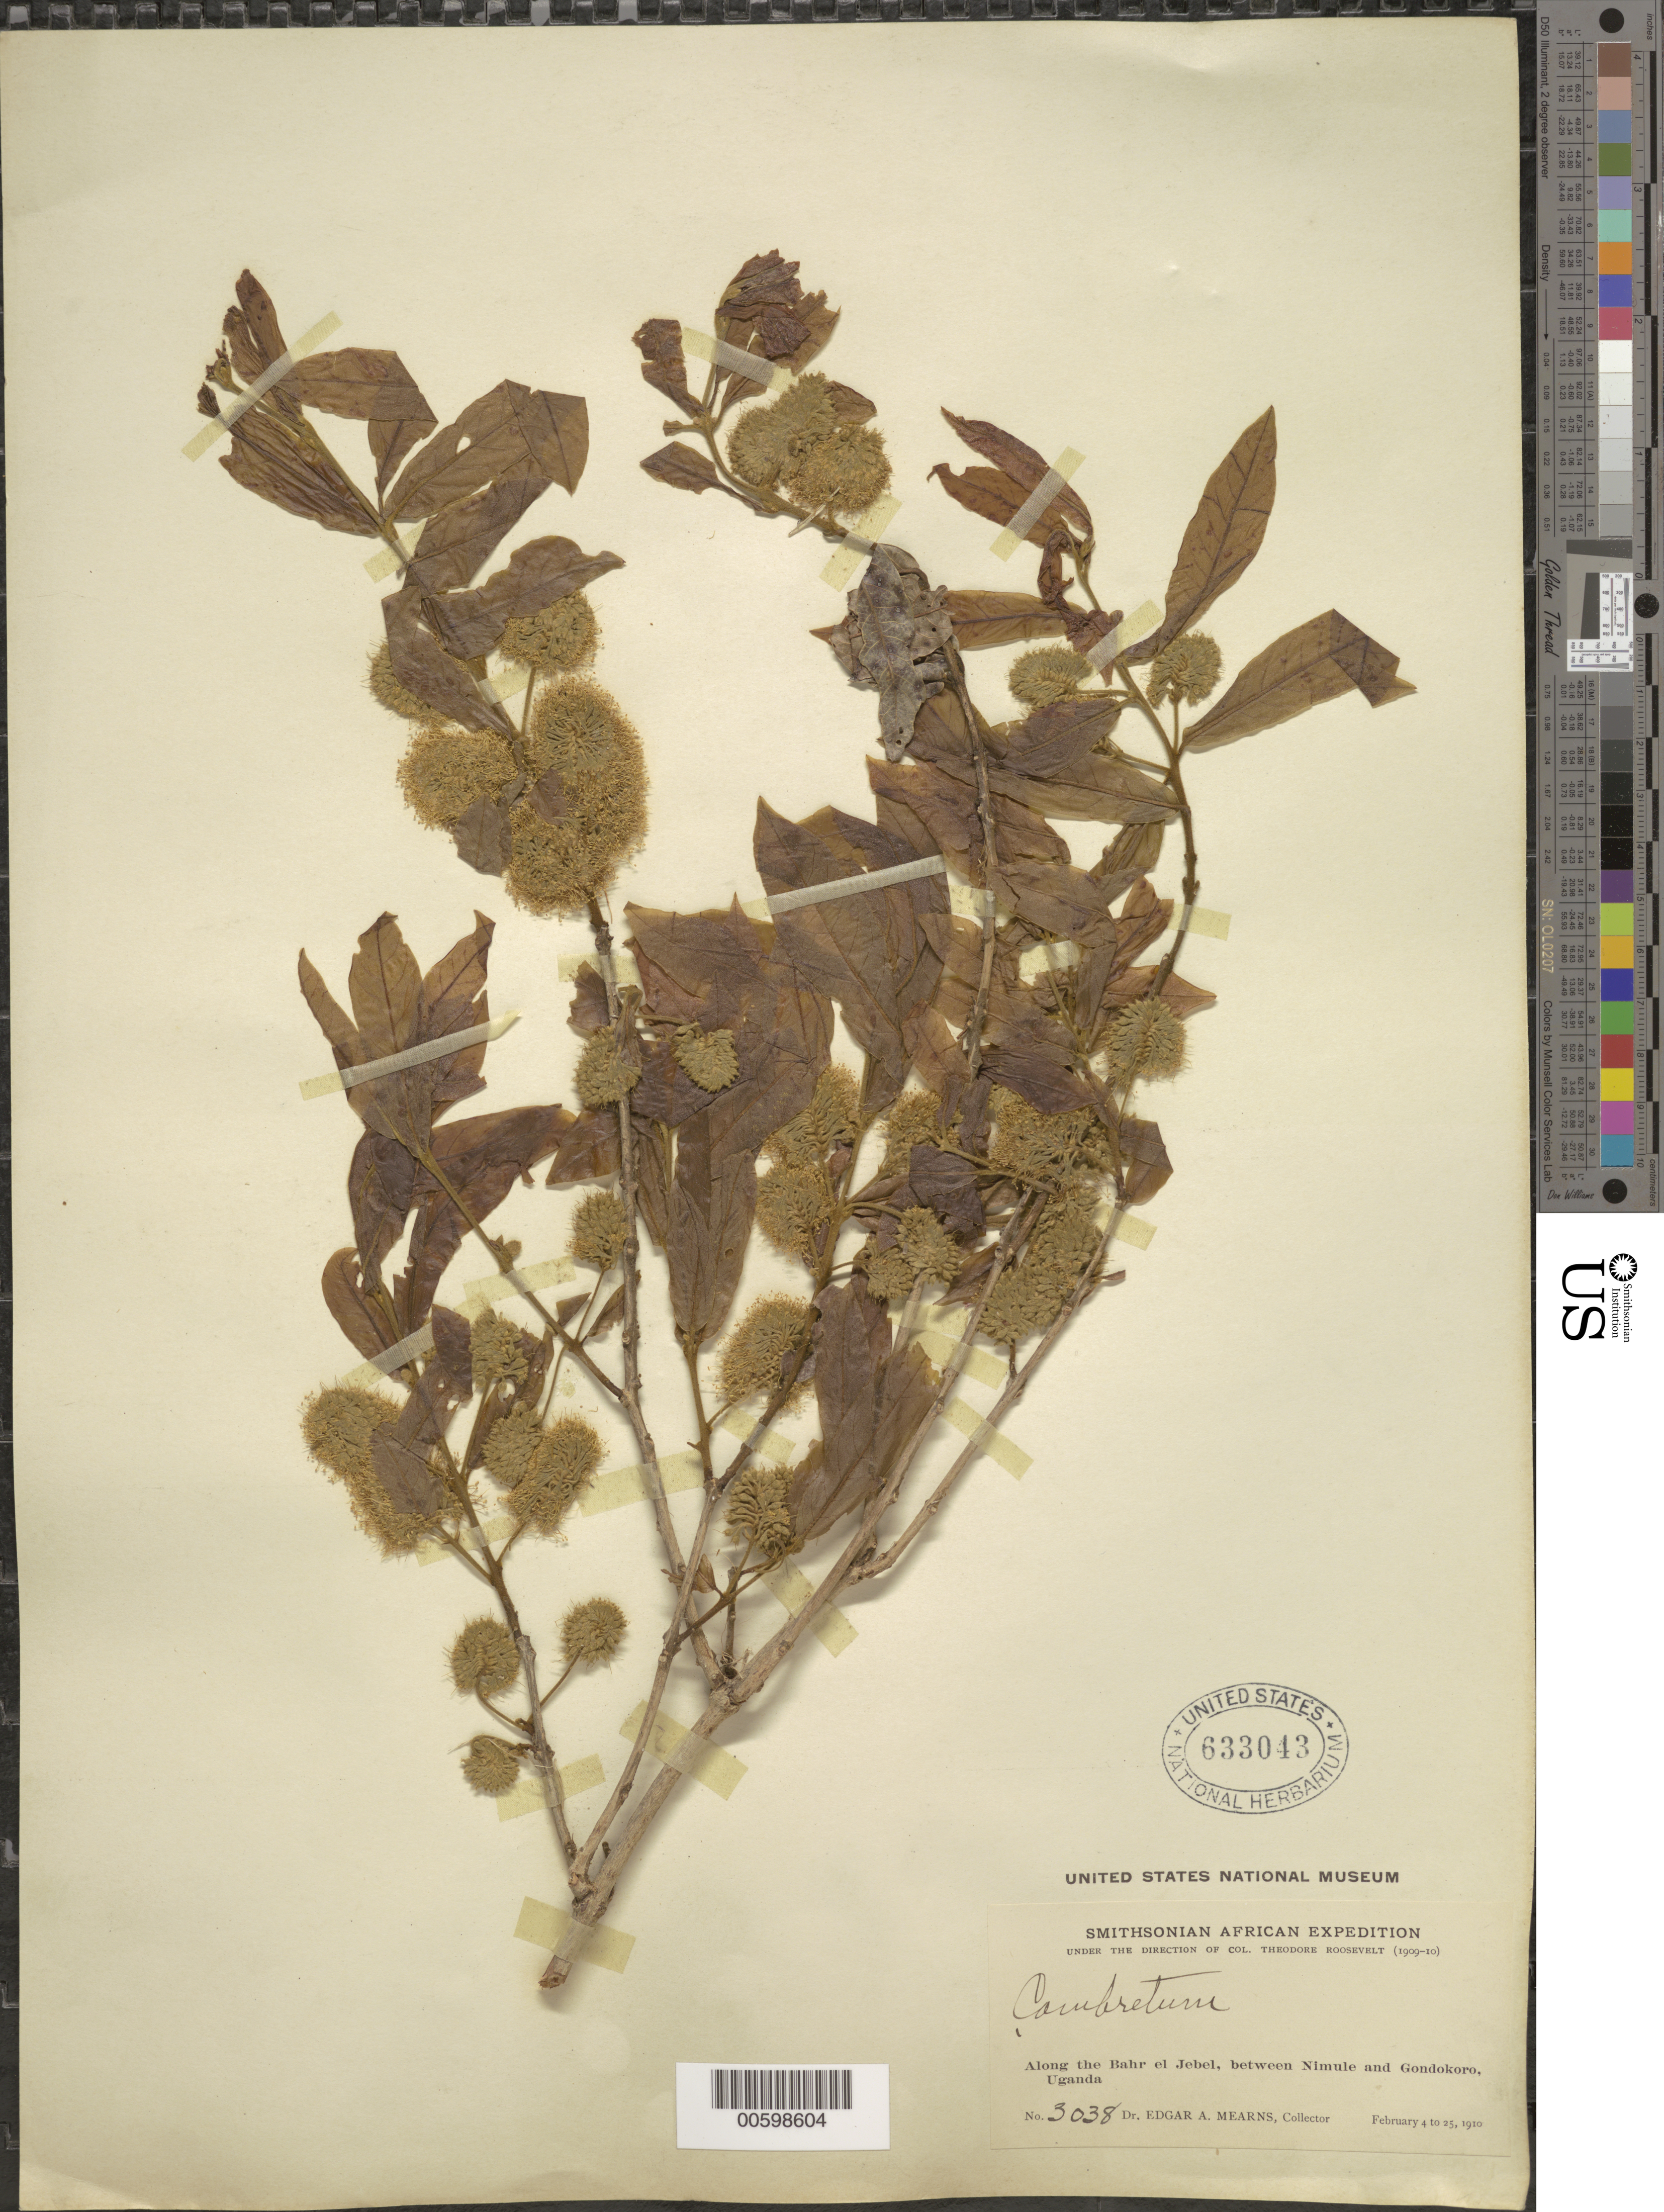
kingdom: Plantae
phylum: Tracheophyta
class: Magnoliopsida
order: Myrtales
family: Combretaceae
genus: Combretum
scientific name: Combretum sp.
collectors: E. A. Mearns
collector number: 3038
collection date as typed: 04 Feb 1910 to 25 Feb 1910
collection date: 1910-02-04/1910-02-25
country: South Sudan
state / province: Central Equatoria / Eastern Equatoria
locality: Along the Bahr el Jebel, between Nimule and Gondokoro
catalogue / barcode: US 633043